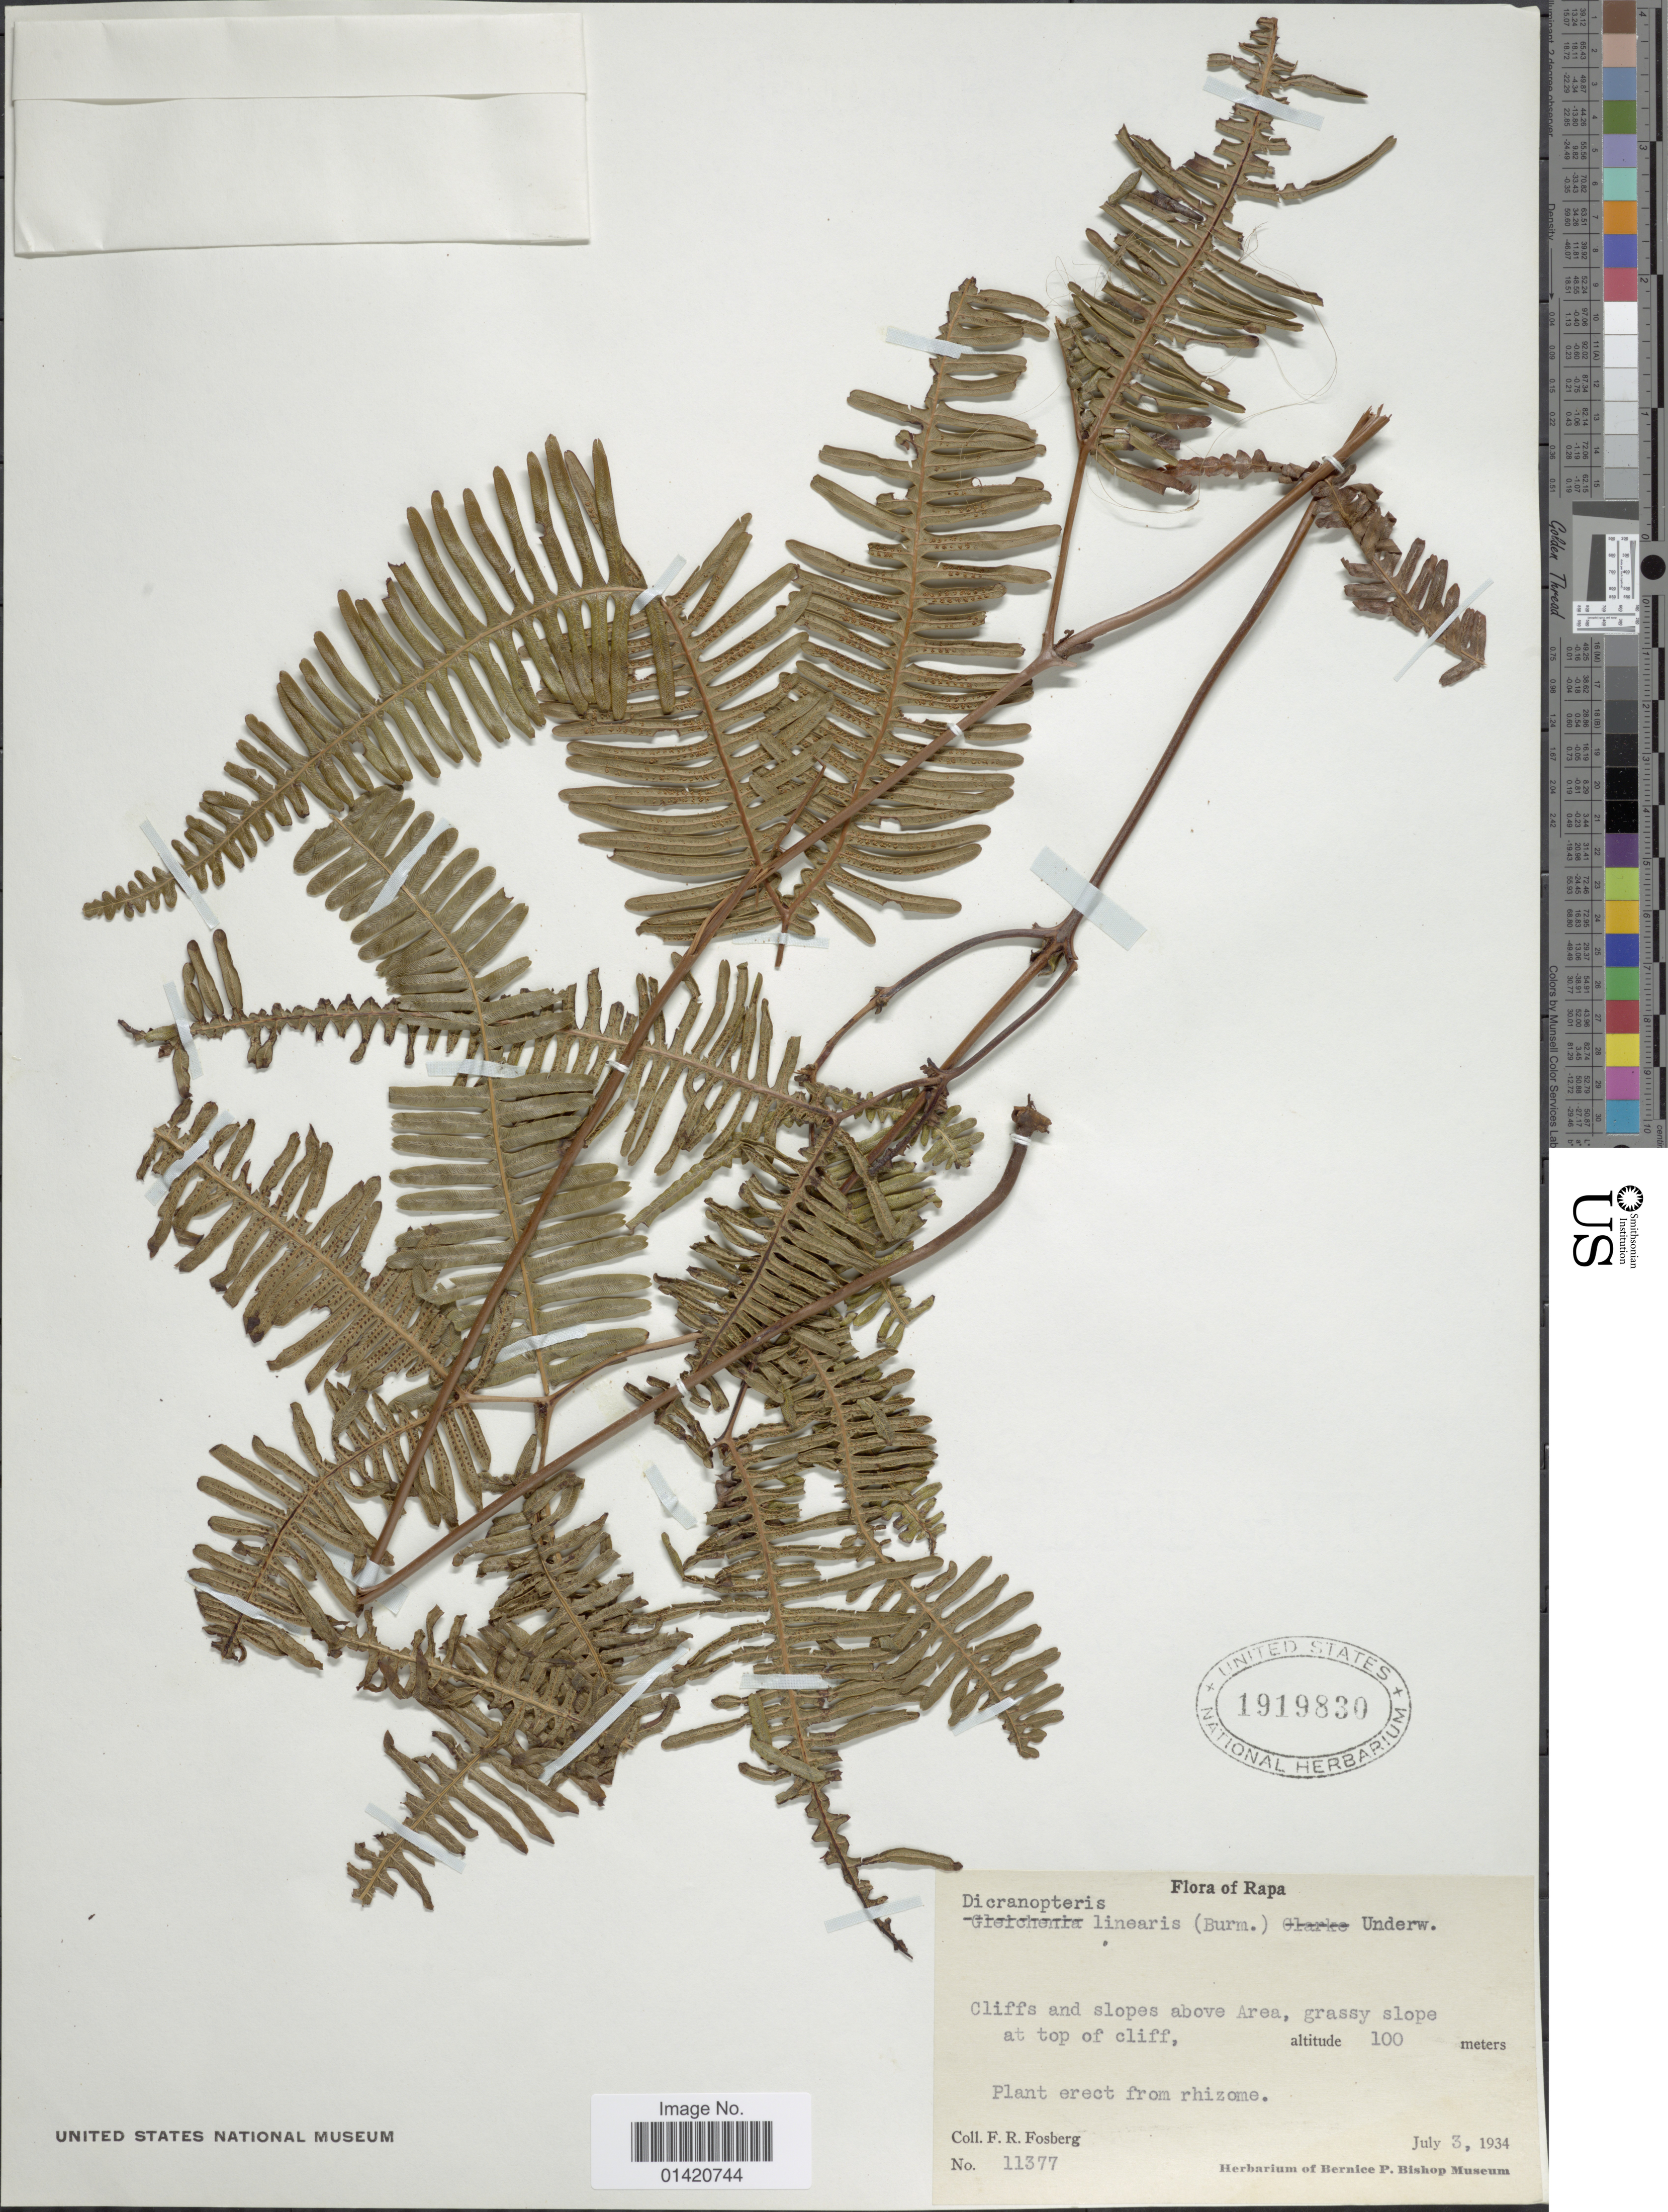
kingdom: Plantae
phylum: Tracheophyta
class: Polypodiopsida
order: Gleicheniales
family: Gleicheniaceae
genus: Dicranopteris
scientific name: Dicranopteris linearis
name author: (Burm. f.) Underw.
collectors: F. R. Fosberg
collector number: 11377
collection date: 1934-07-03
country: French Polynesia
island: Rapa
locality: Rapa, Cliffs and slopes above Area, grassy slope at top of cliff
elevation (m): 100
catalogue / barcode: US 1919830